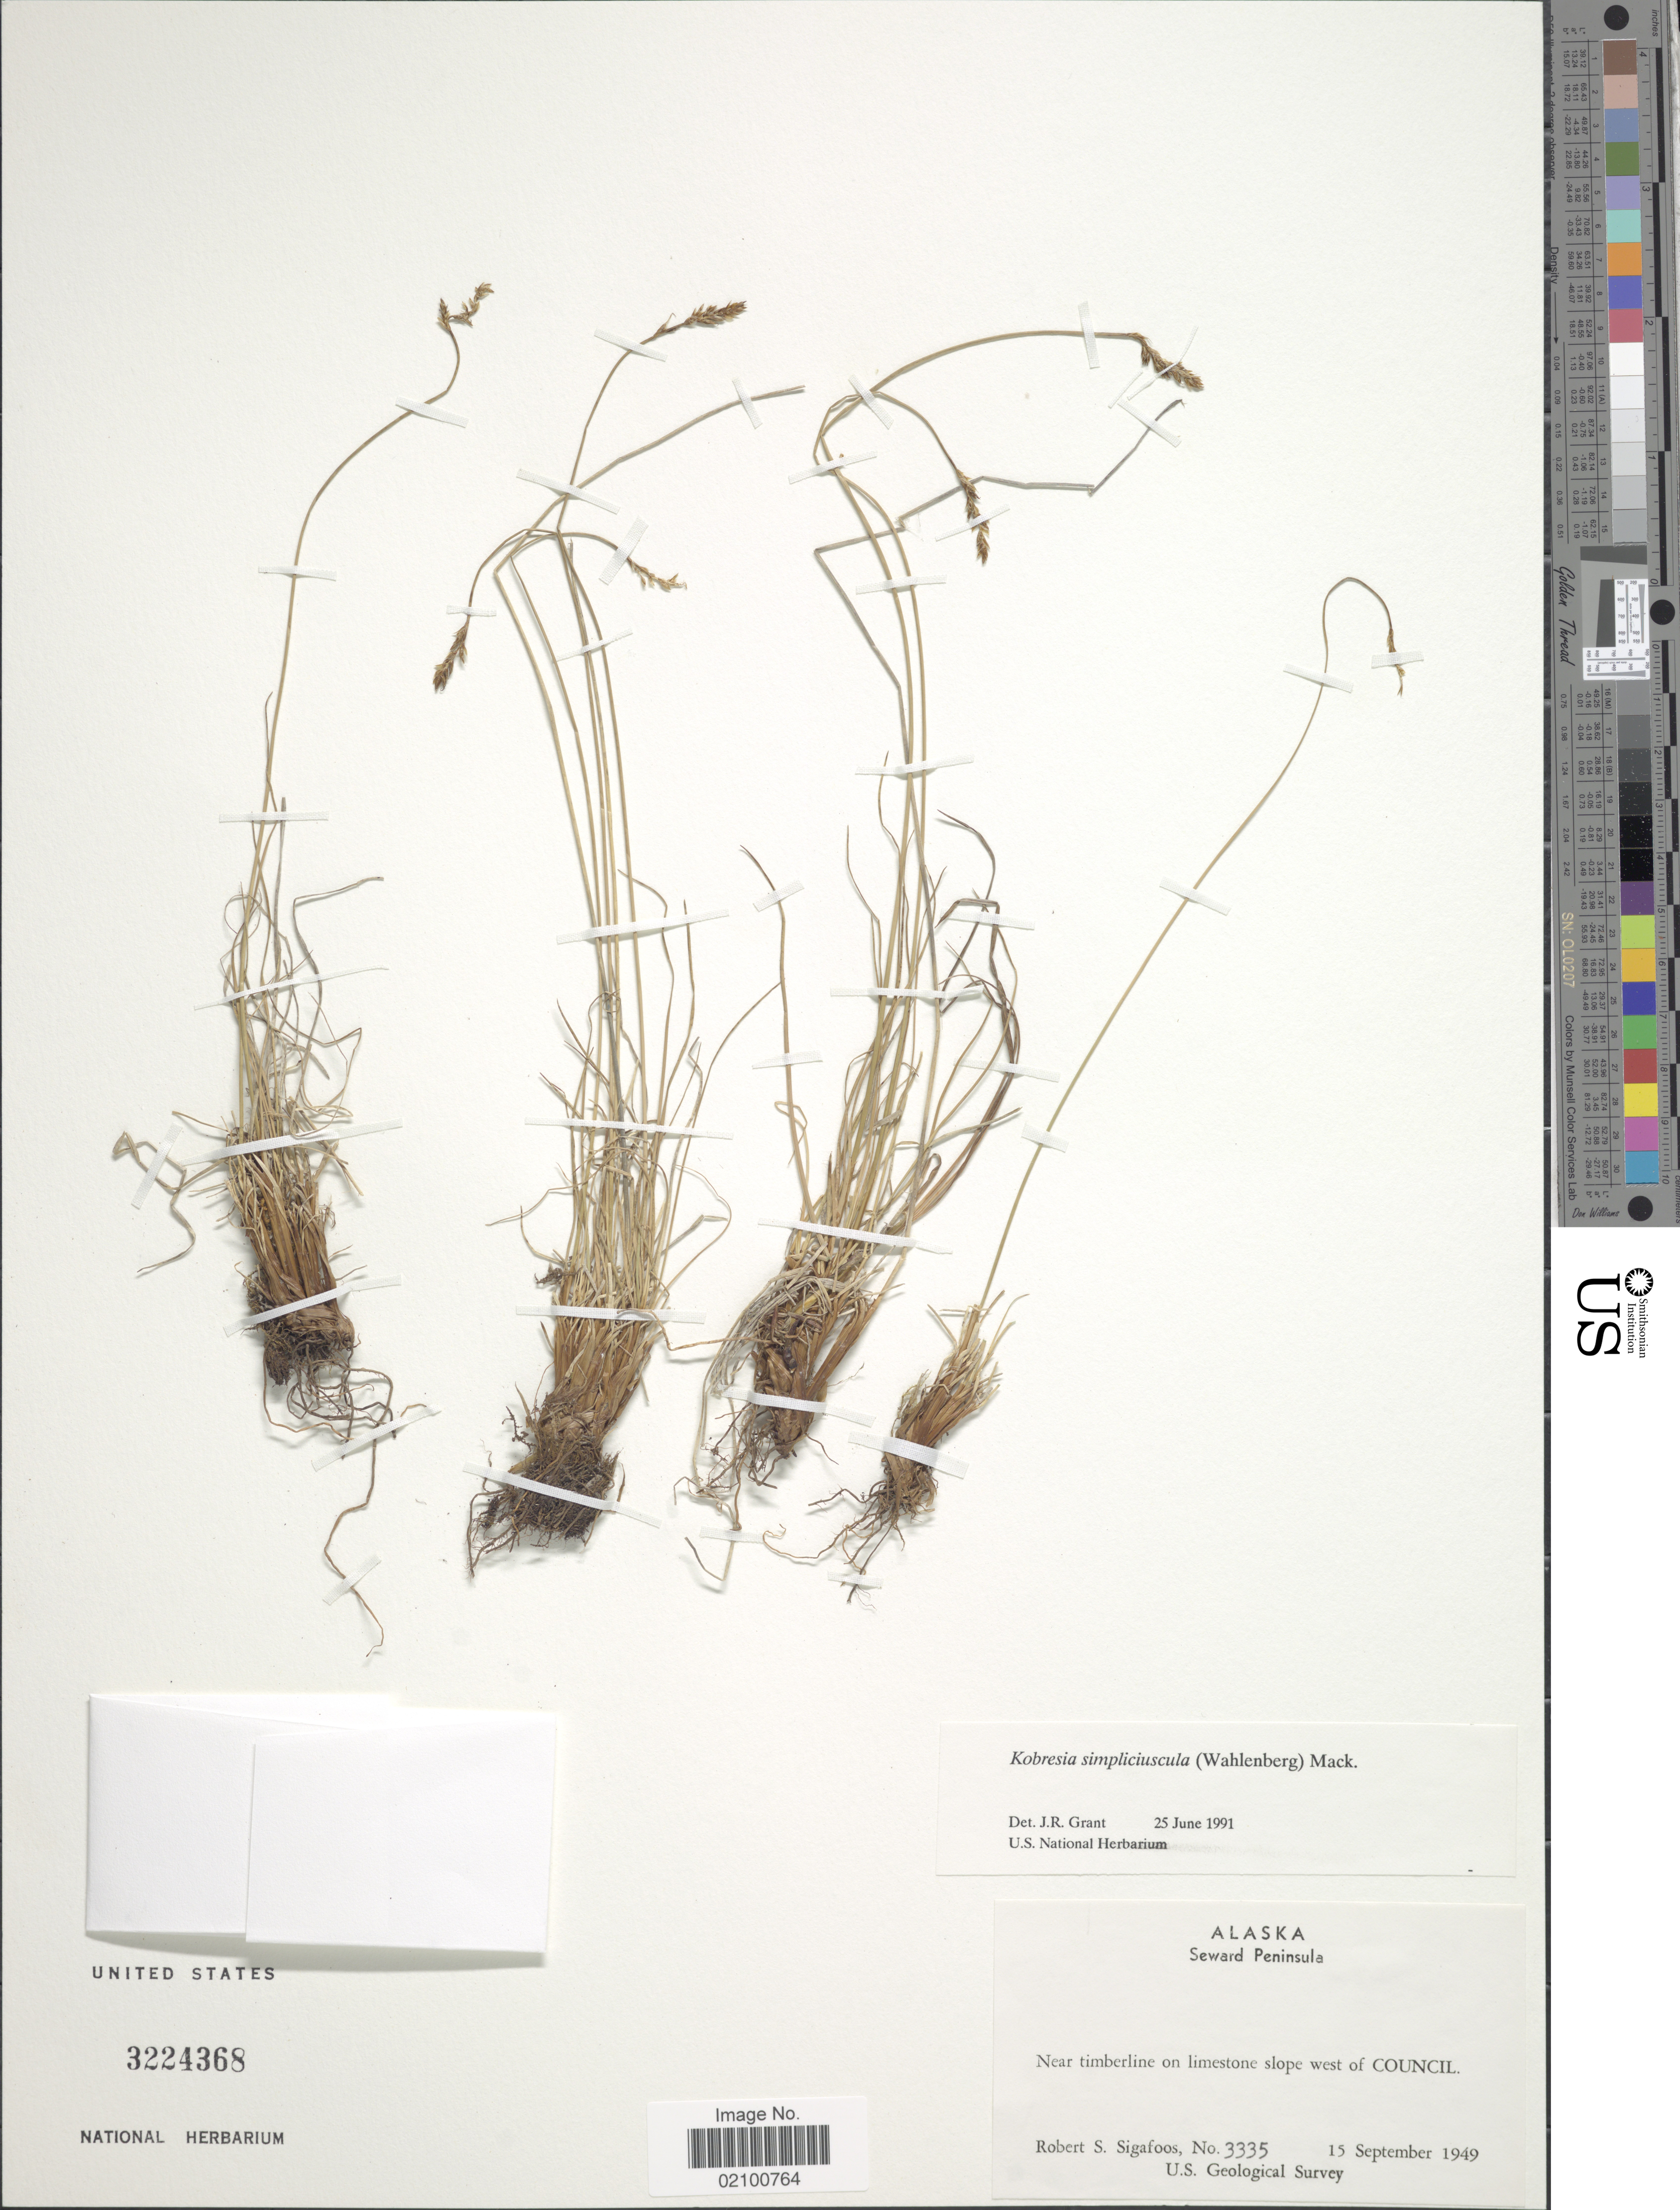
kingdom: Plantae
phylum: Tracheophyta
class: Liliopsida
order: Poales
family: Cyperaceae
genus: Carex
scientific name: Carex simpliciuscula subsp. simpliciuscula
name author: Wahlenb.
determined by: Strong, M. T., (US), Smithsonian Institution - National Museum of Natural History (UNITED STATES)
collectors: R. Sigafoos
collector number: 3335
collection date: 1949-09-15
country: United States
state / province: Alaska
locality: Seward Peninsula, near timberline on limestone slope west of Council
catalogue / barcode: US 3224368